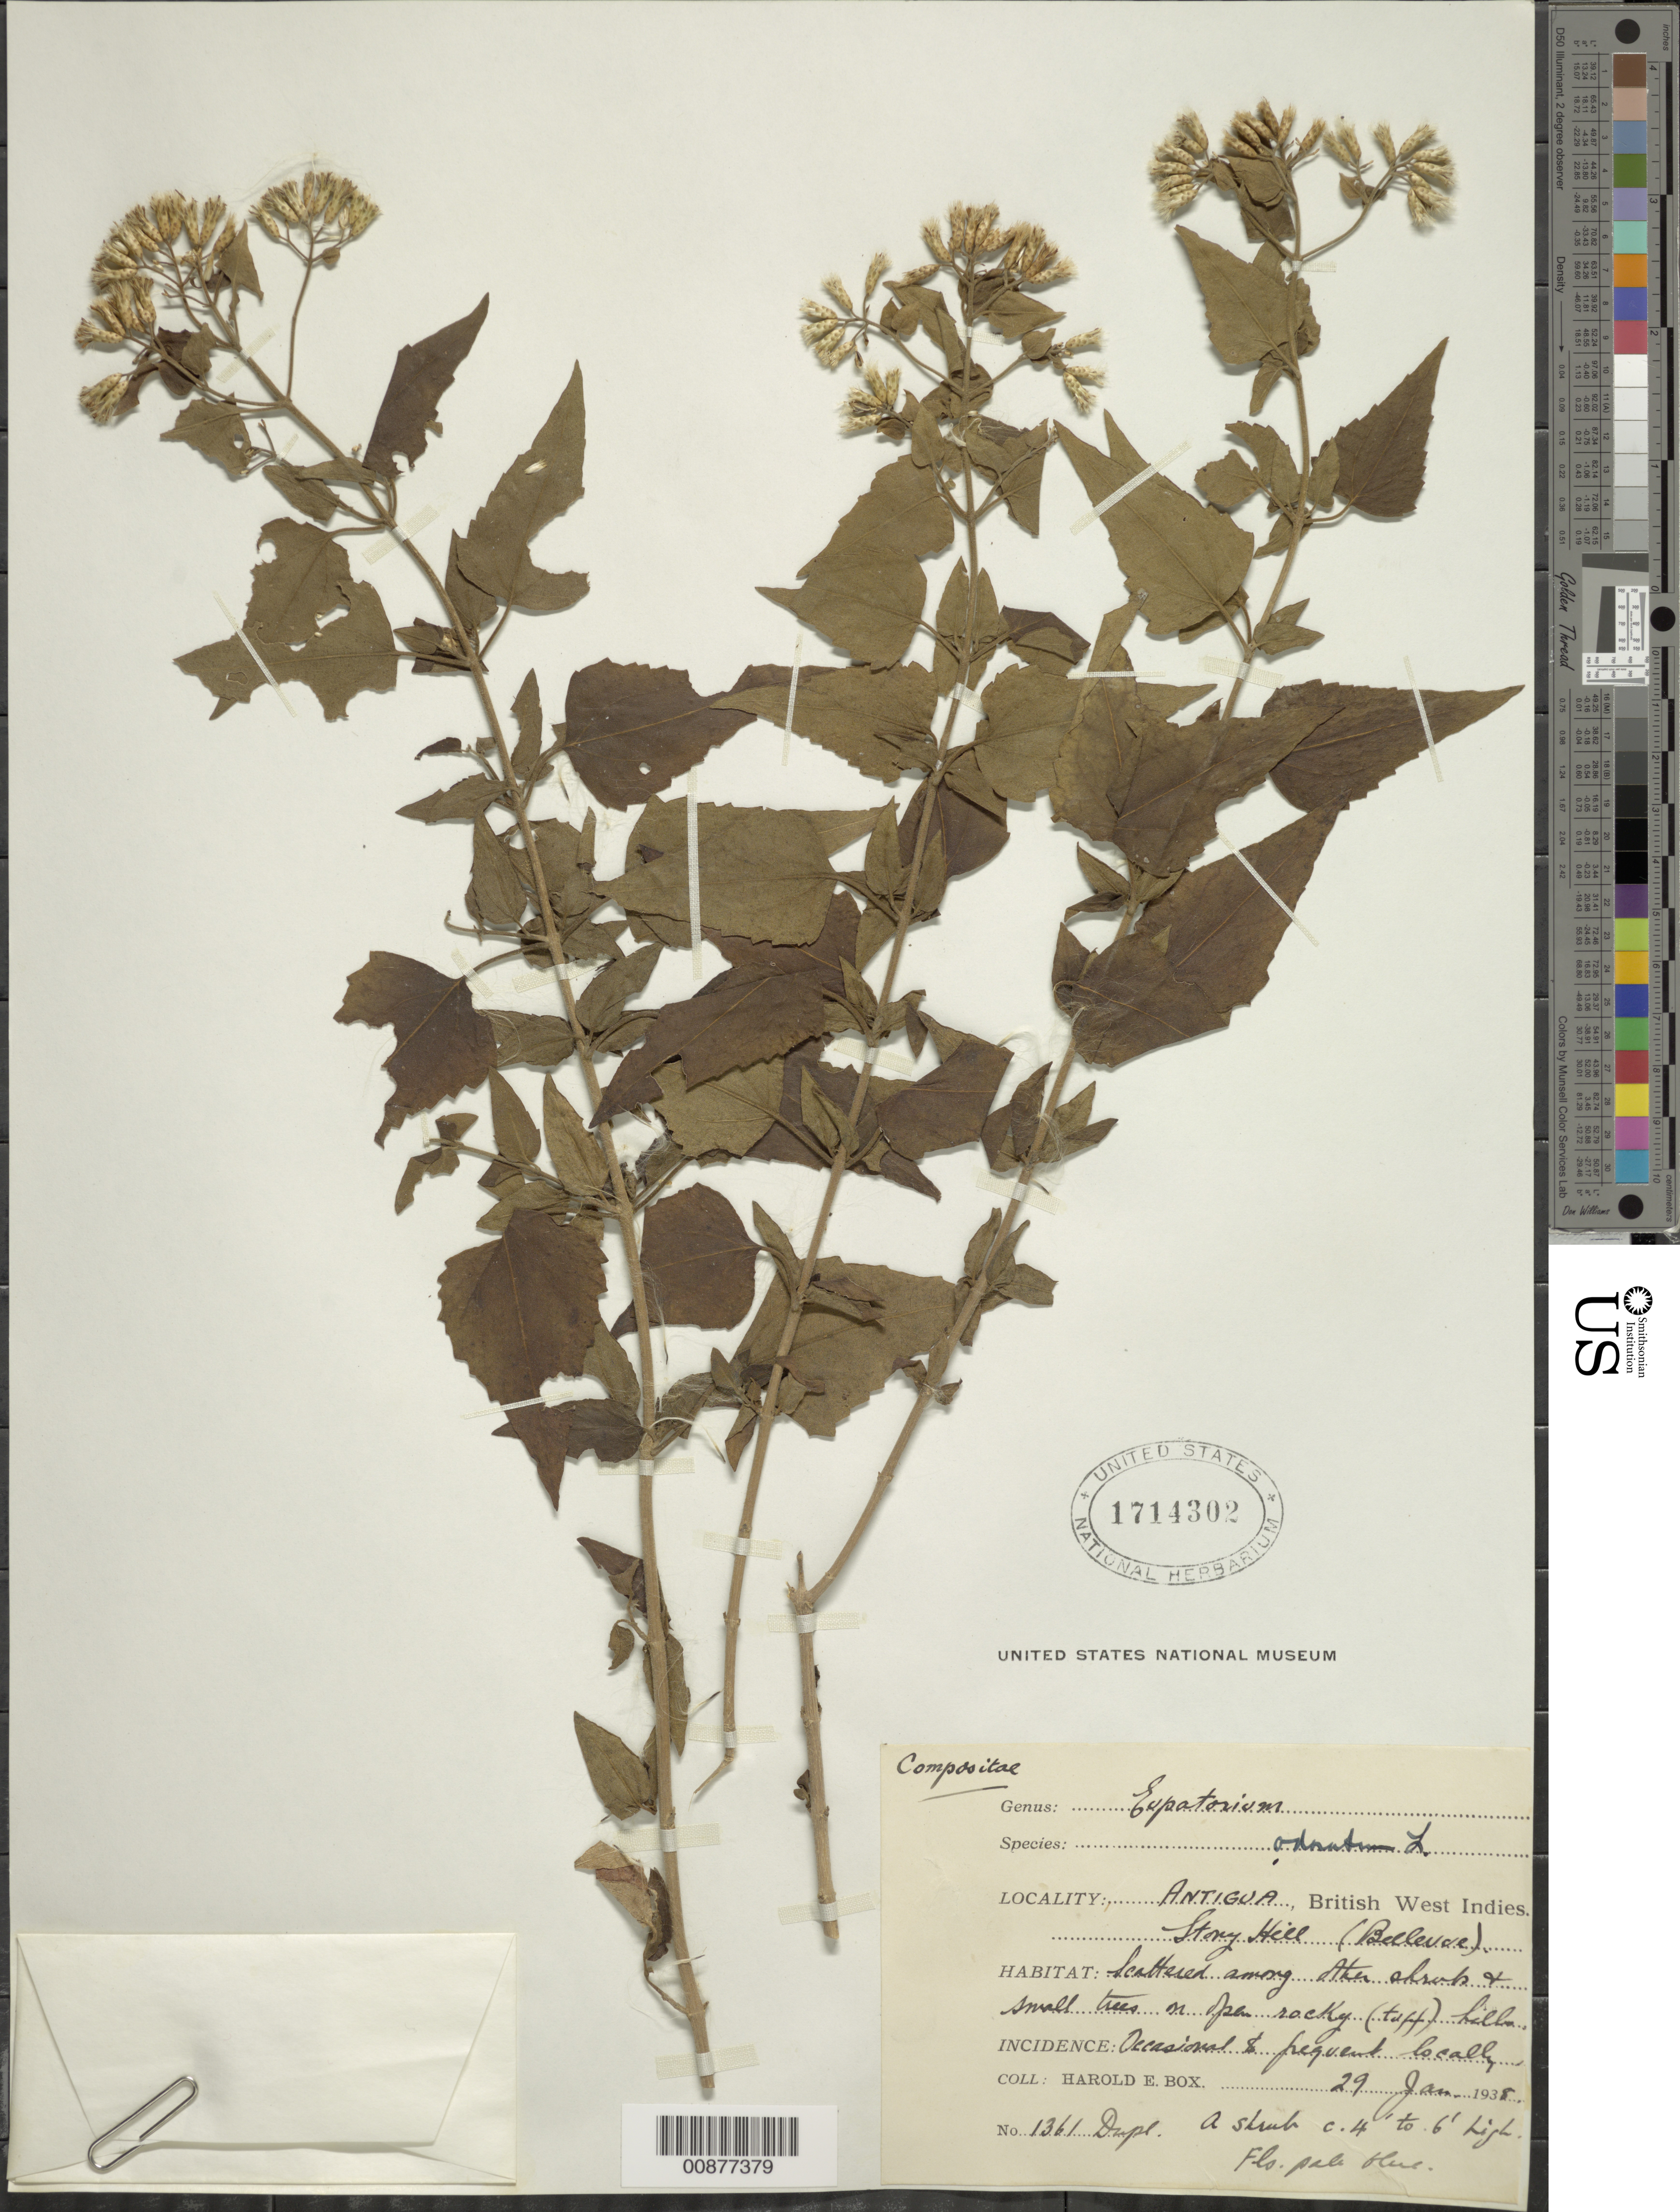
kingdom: Plantae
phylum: Tracheophyta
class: Magnoliopsida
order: Asterales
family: Asteraceae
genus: Chromolaena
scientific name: Chromolaena odorata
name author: (L.) R.M. King & H. Rob.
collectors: H. E. Box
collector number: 1361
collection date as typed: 29 Jan 1938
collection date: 1938-01-29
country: Antigua and Barbuda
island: Leeward Is.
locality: Stony Hill (Bellevue)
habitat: Scattered among other shrubs and small trees on open rocky (tuff) hills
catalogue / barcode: US 1714302